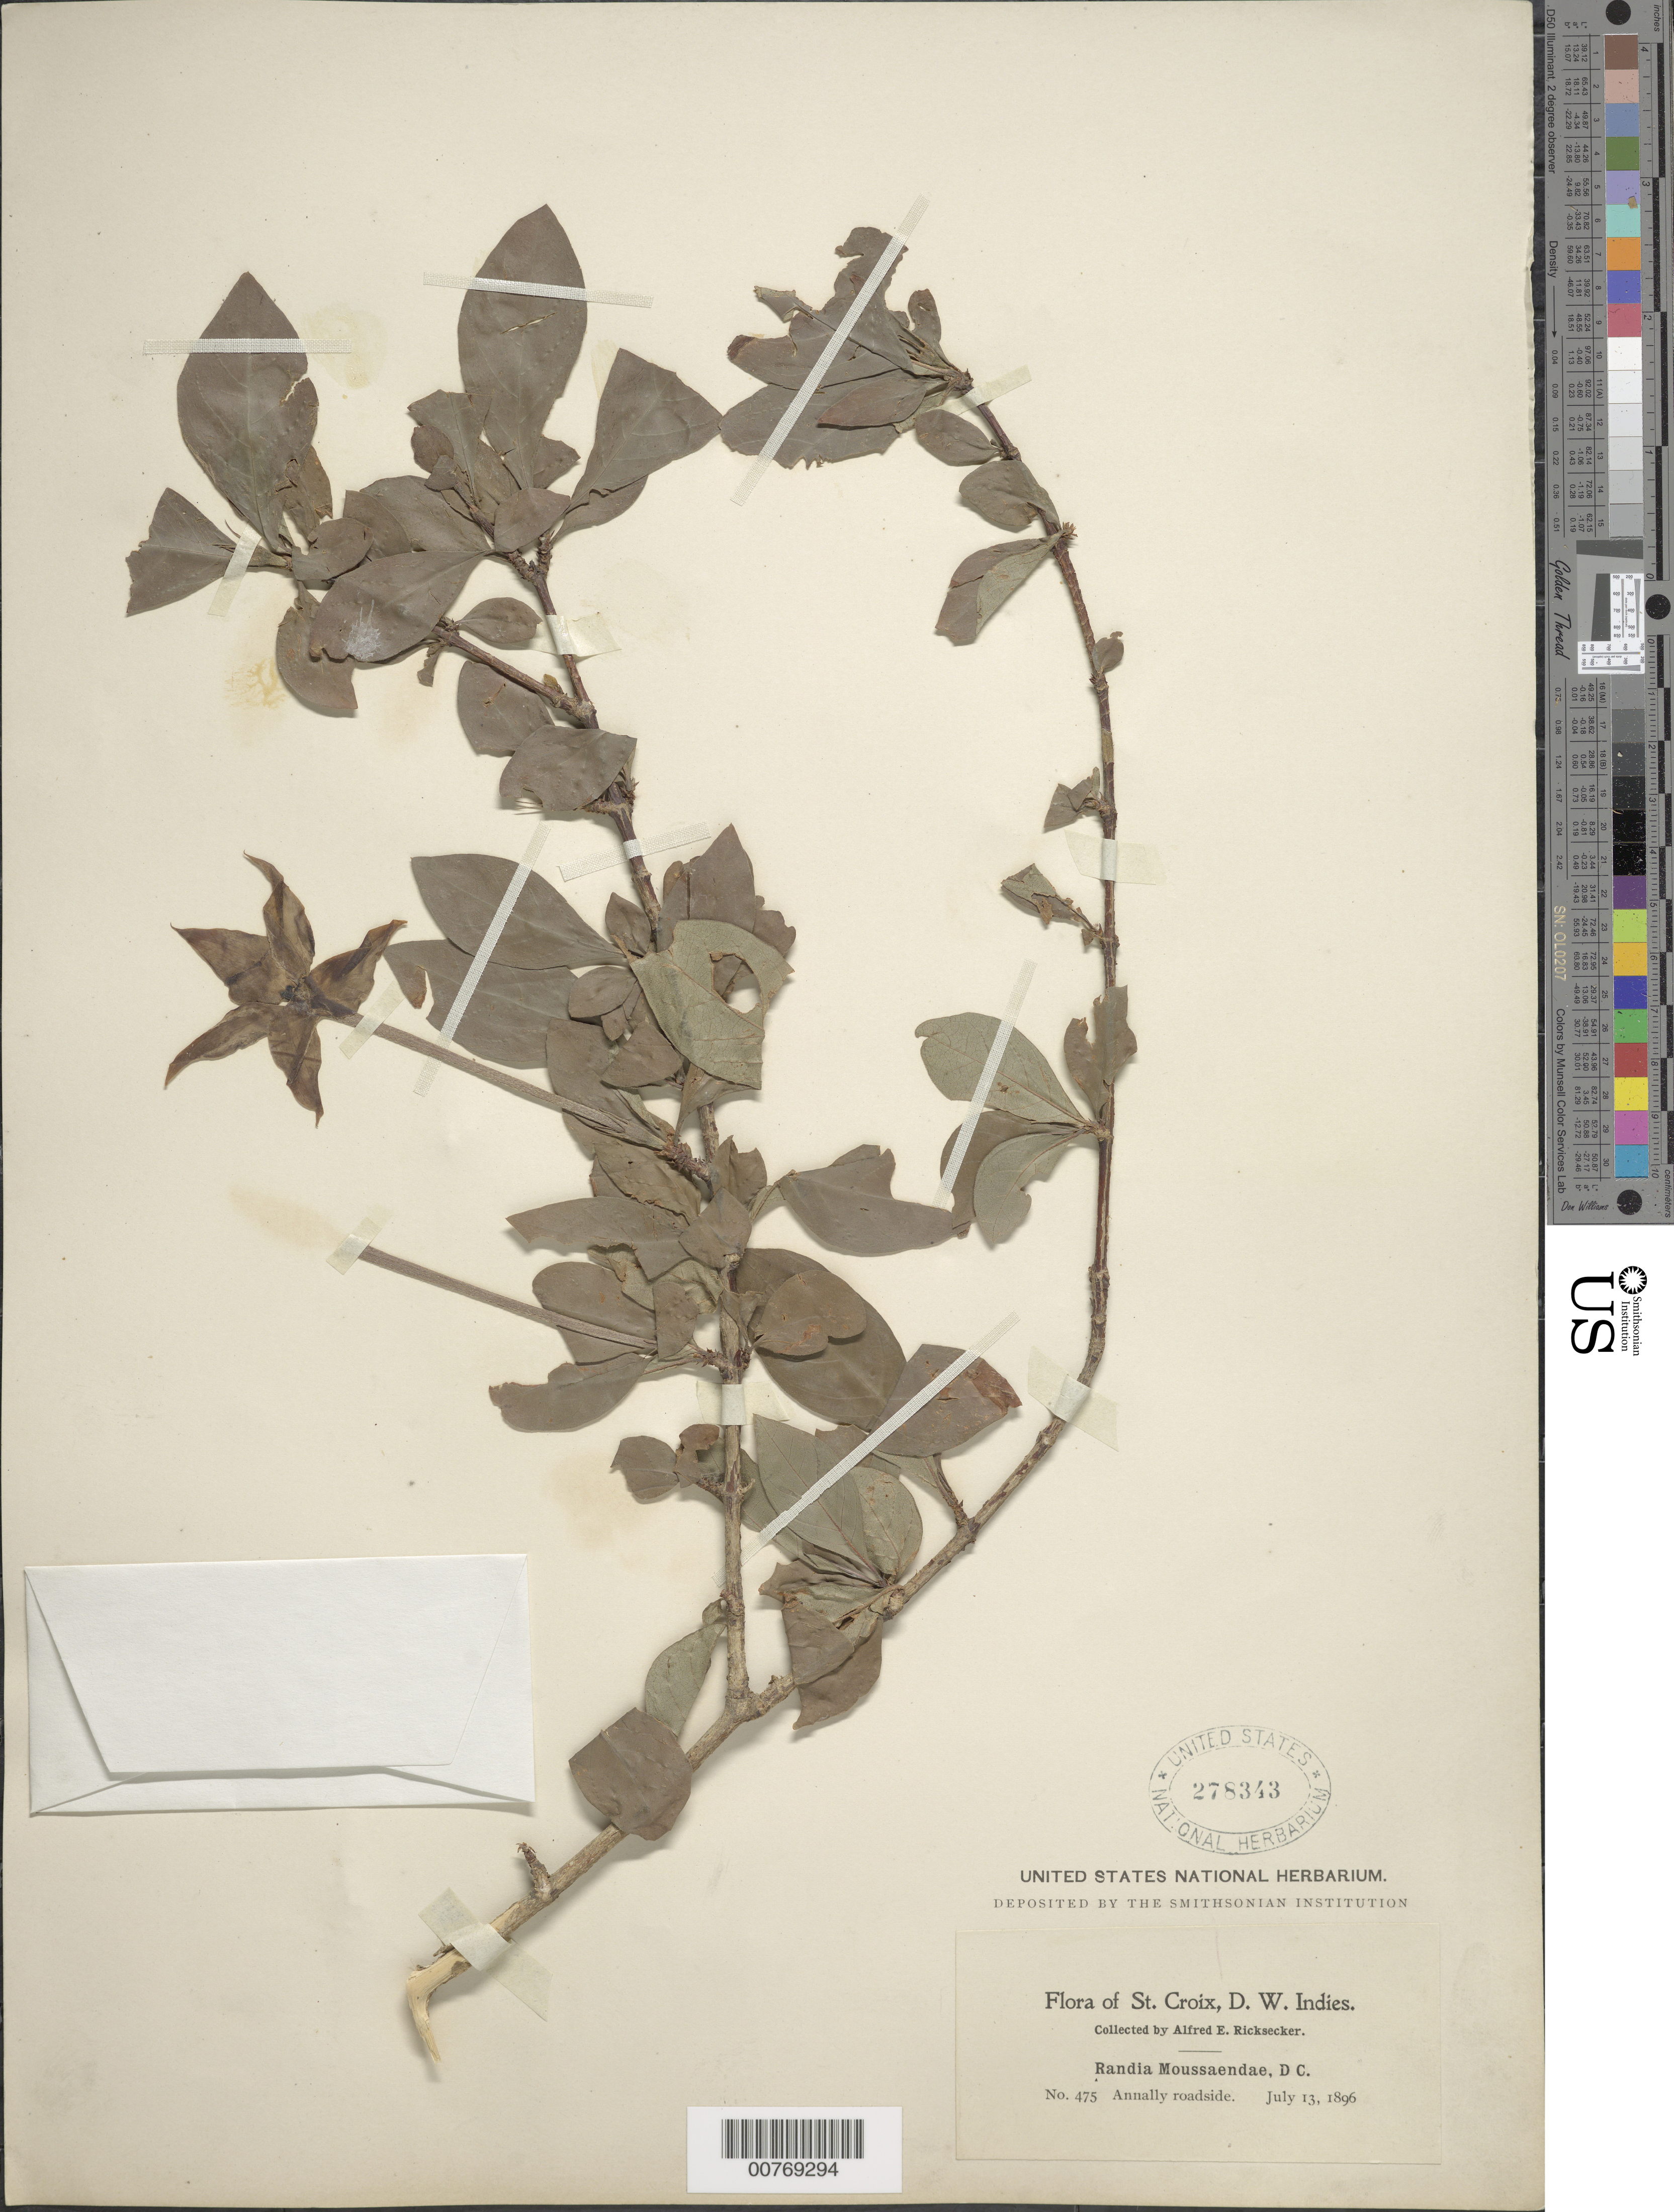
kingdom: Plantae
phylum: Tracheophyta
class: Magnoliopsida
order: Gentianales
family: Rubiaceae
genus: Rosenbergiodendron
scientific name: Rosenbergiodendron formosum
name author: (Jacq.) Fagerl.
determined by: Acevedo-Rodríguez, P., (BOT), Smithsonian Institution - National Museum of Natural History (UNITED STATES)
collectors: A. E. Ricksecker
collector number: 475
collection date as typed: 13 Jul 1896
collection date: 1896-07-13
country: U.S. Virgin Islands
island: St. Croix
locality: Annally roadside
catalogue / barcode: US 278343